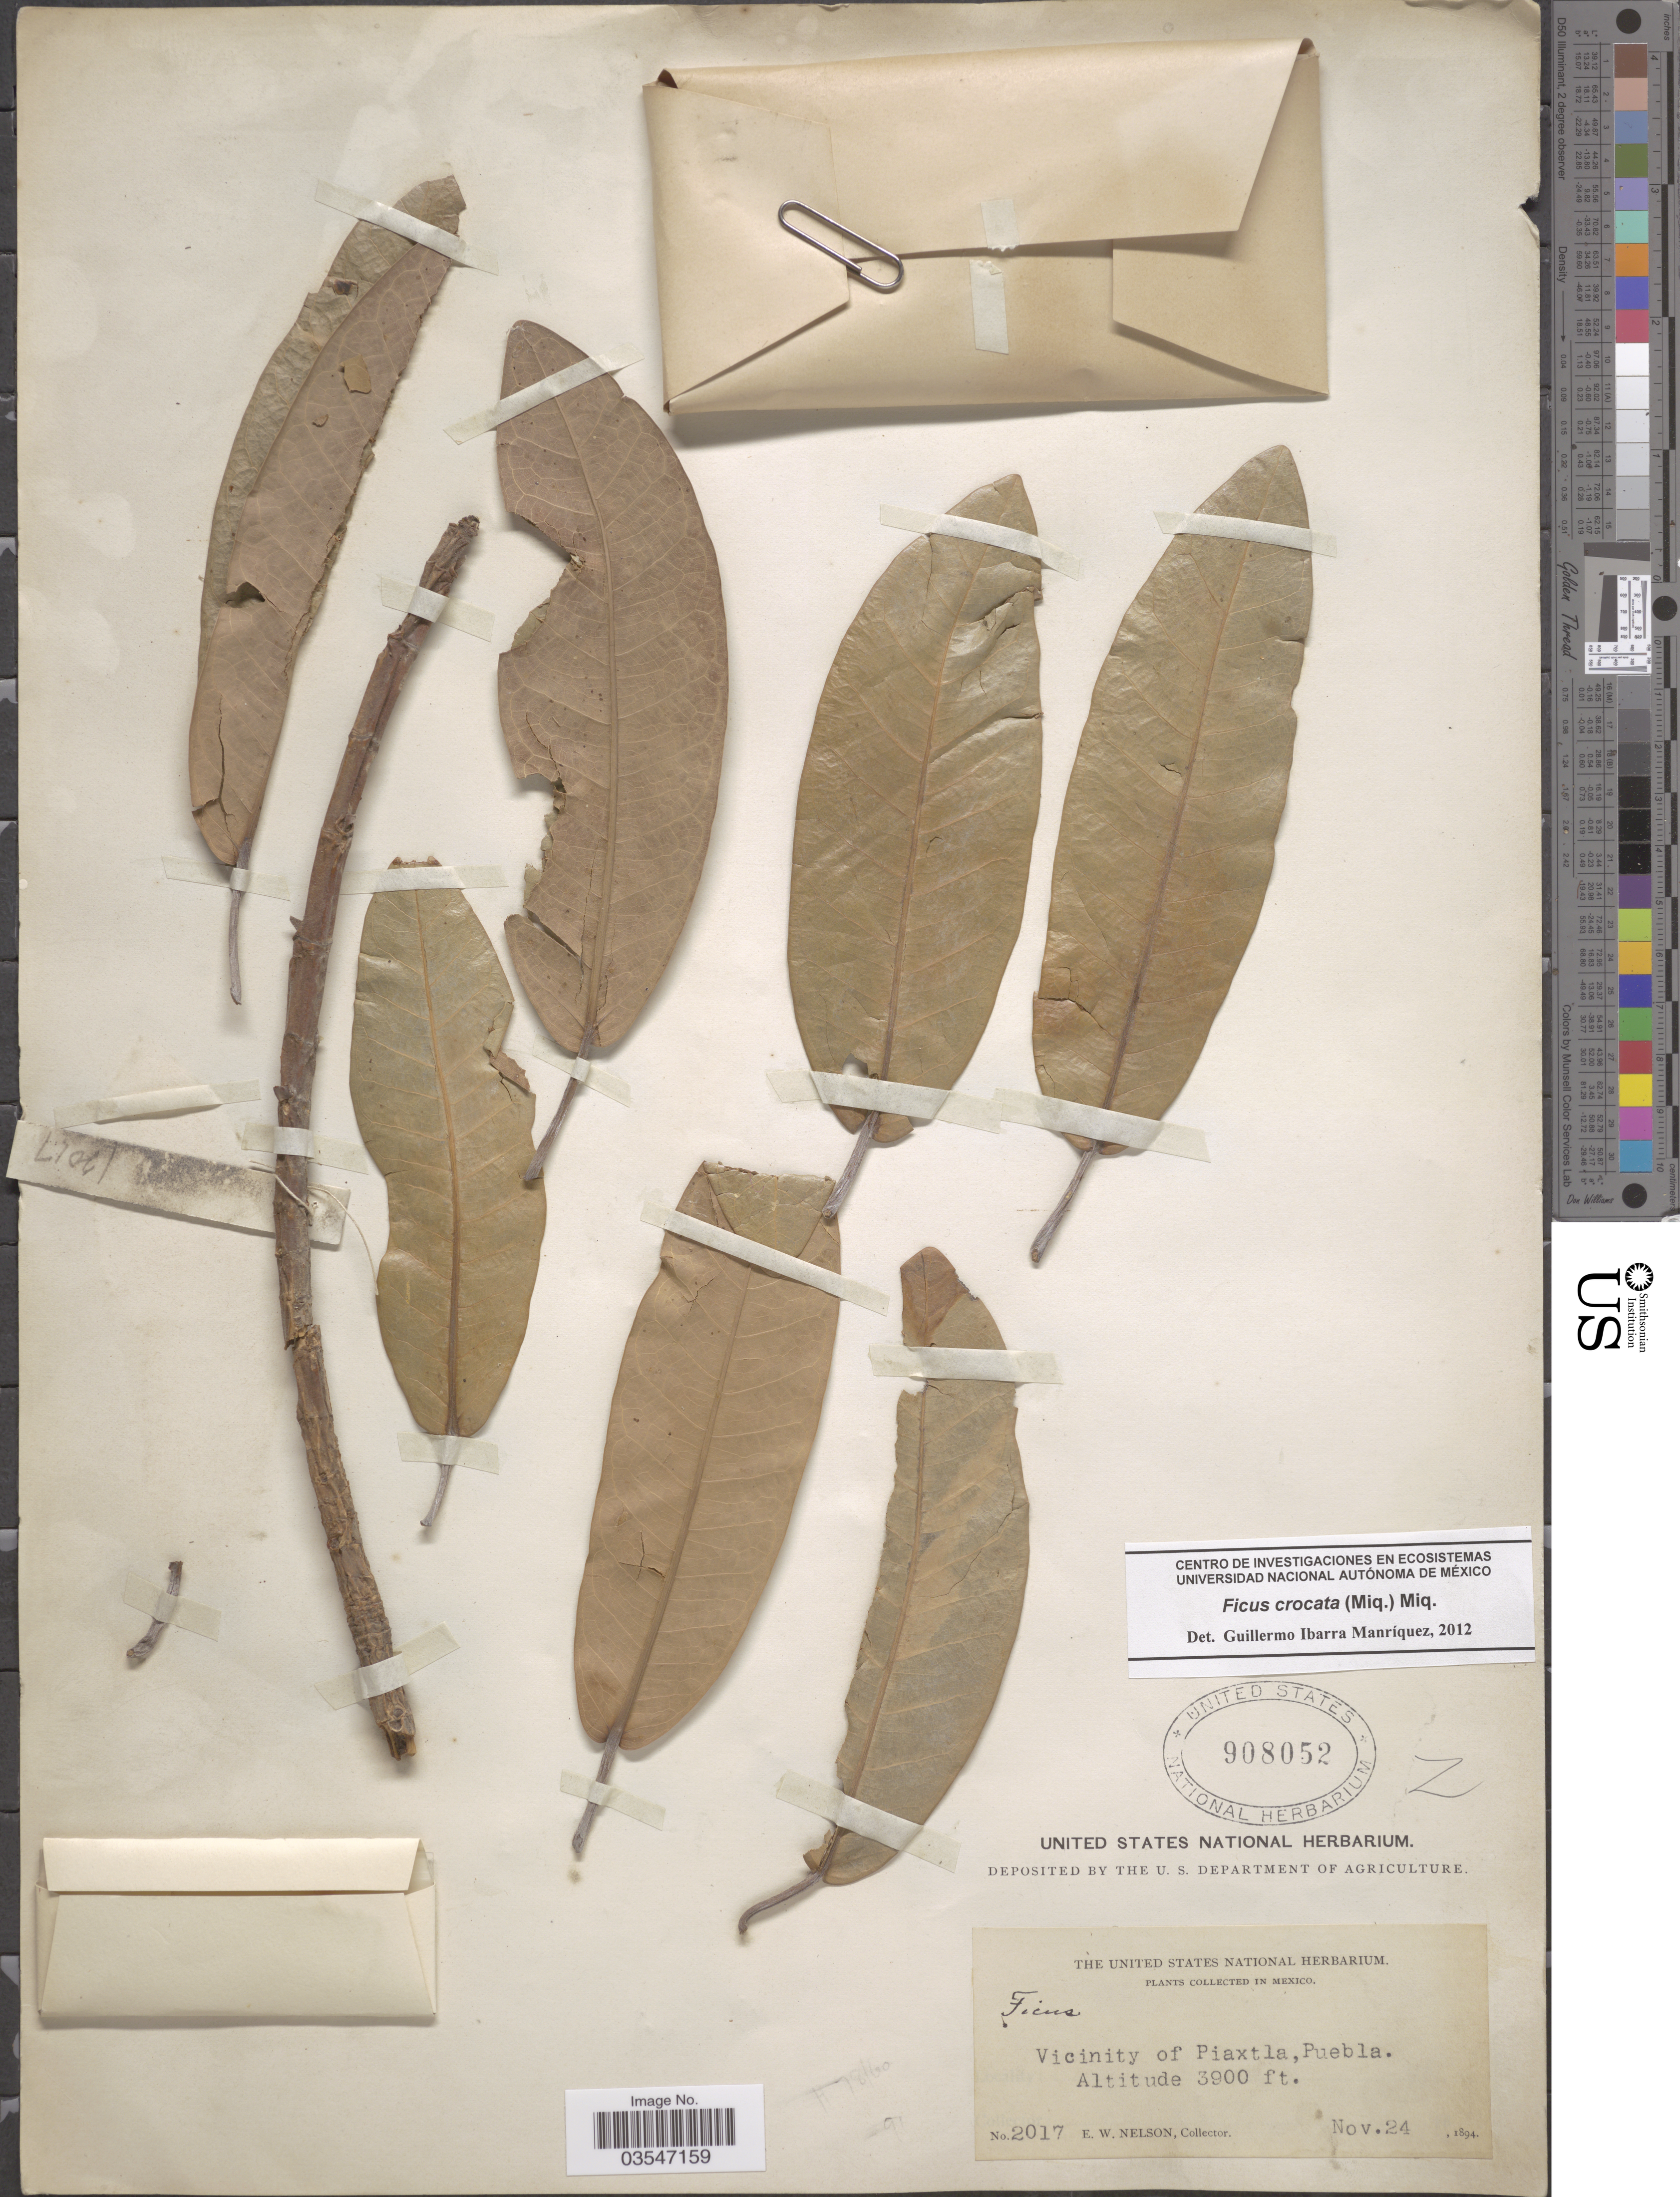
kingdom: Plantae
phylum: Tracheophyta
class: Magnoliopsida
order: Rosales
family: Moraceae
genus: Ficus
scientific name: Ficus crocata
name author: (Miq.) Miq.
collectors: E. W. Nelson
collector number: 2017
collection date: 1894-11-24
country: Mexico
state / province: Puebla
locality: Vicinity of Piaxtla, Puebla.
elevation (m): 1189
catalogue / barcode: US 908052